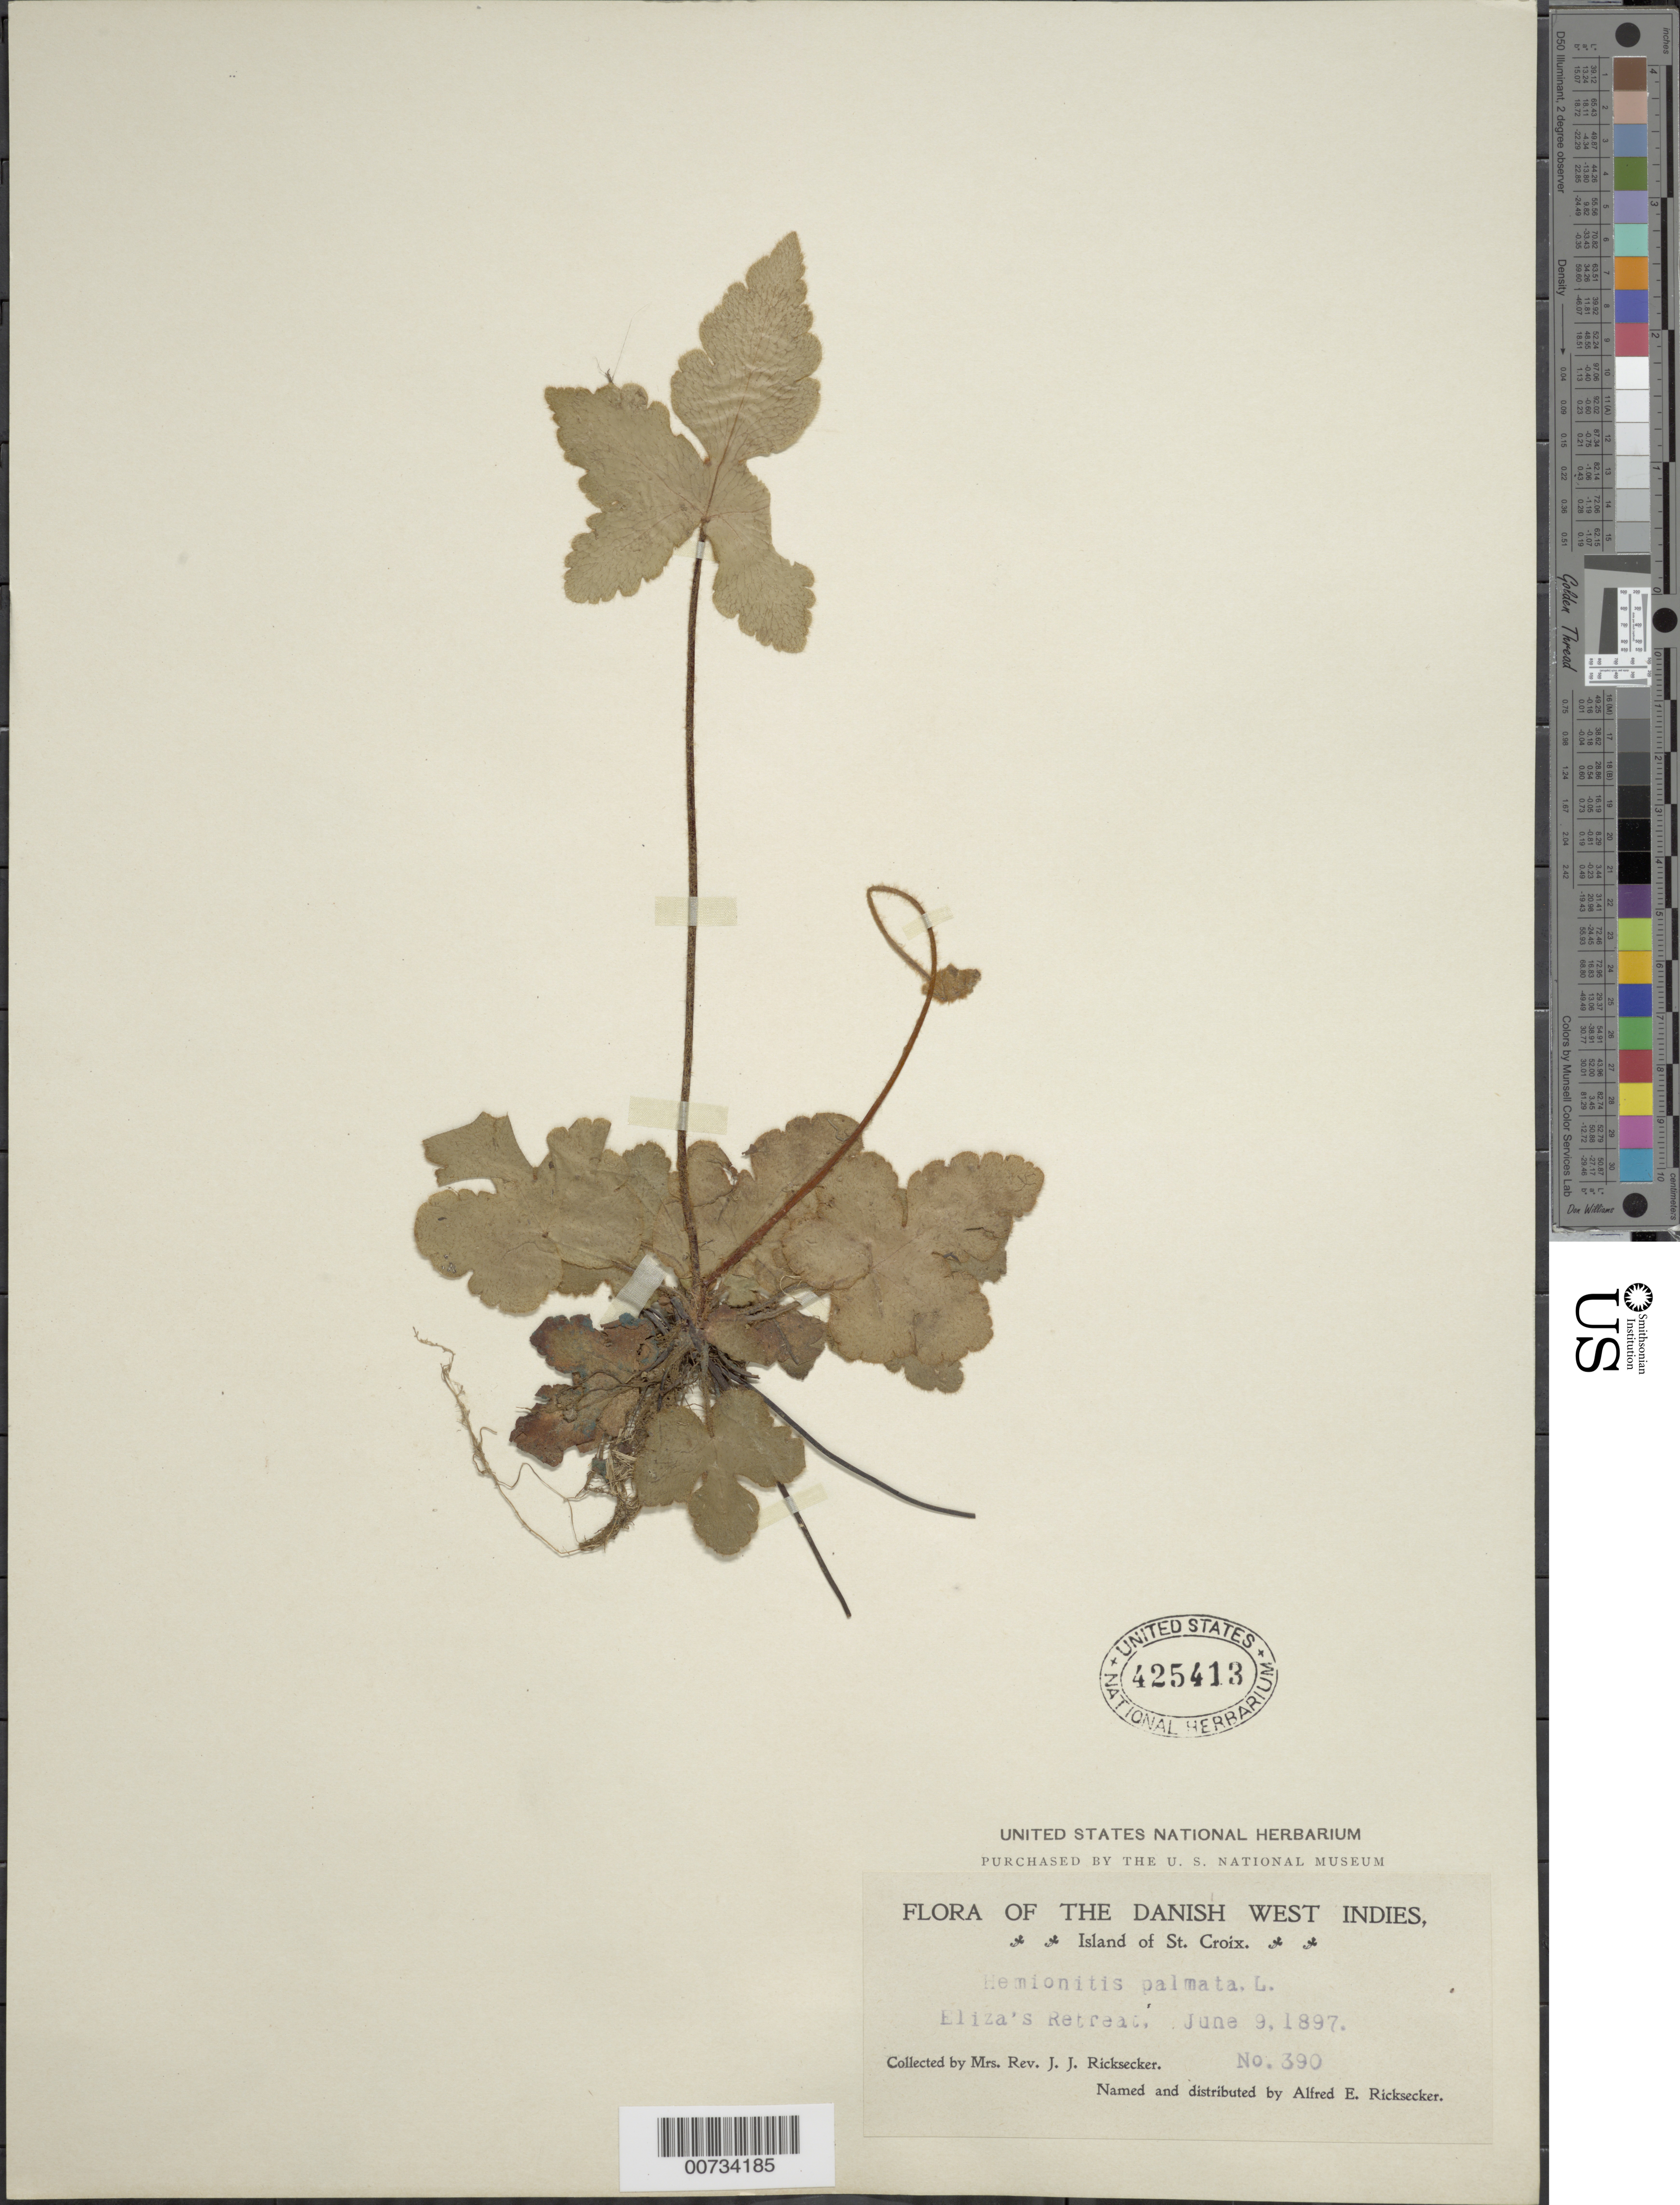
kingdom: Plantae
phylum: Tracheophyta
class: Polypodiopsida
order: Polypodiales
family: Pteridaceae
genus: Hemionitis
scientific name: Hemionitis palmata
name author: L.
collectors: L. A. Ricksecker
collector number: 390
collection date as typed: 09 Jun 1897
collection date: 1897-06-09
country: U.S. Virgin Islands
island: St. Croix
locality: St. Croix, Eliza's Retreat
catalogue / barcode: US 425413